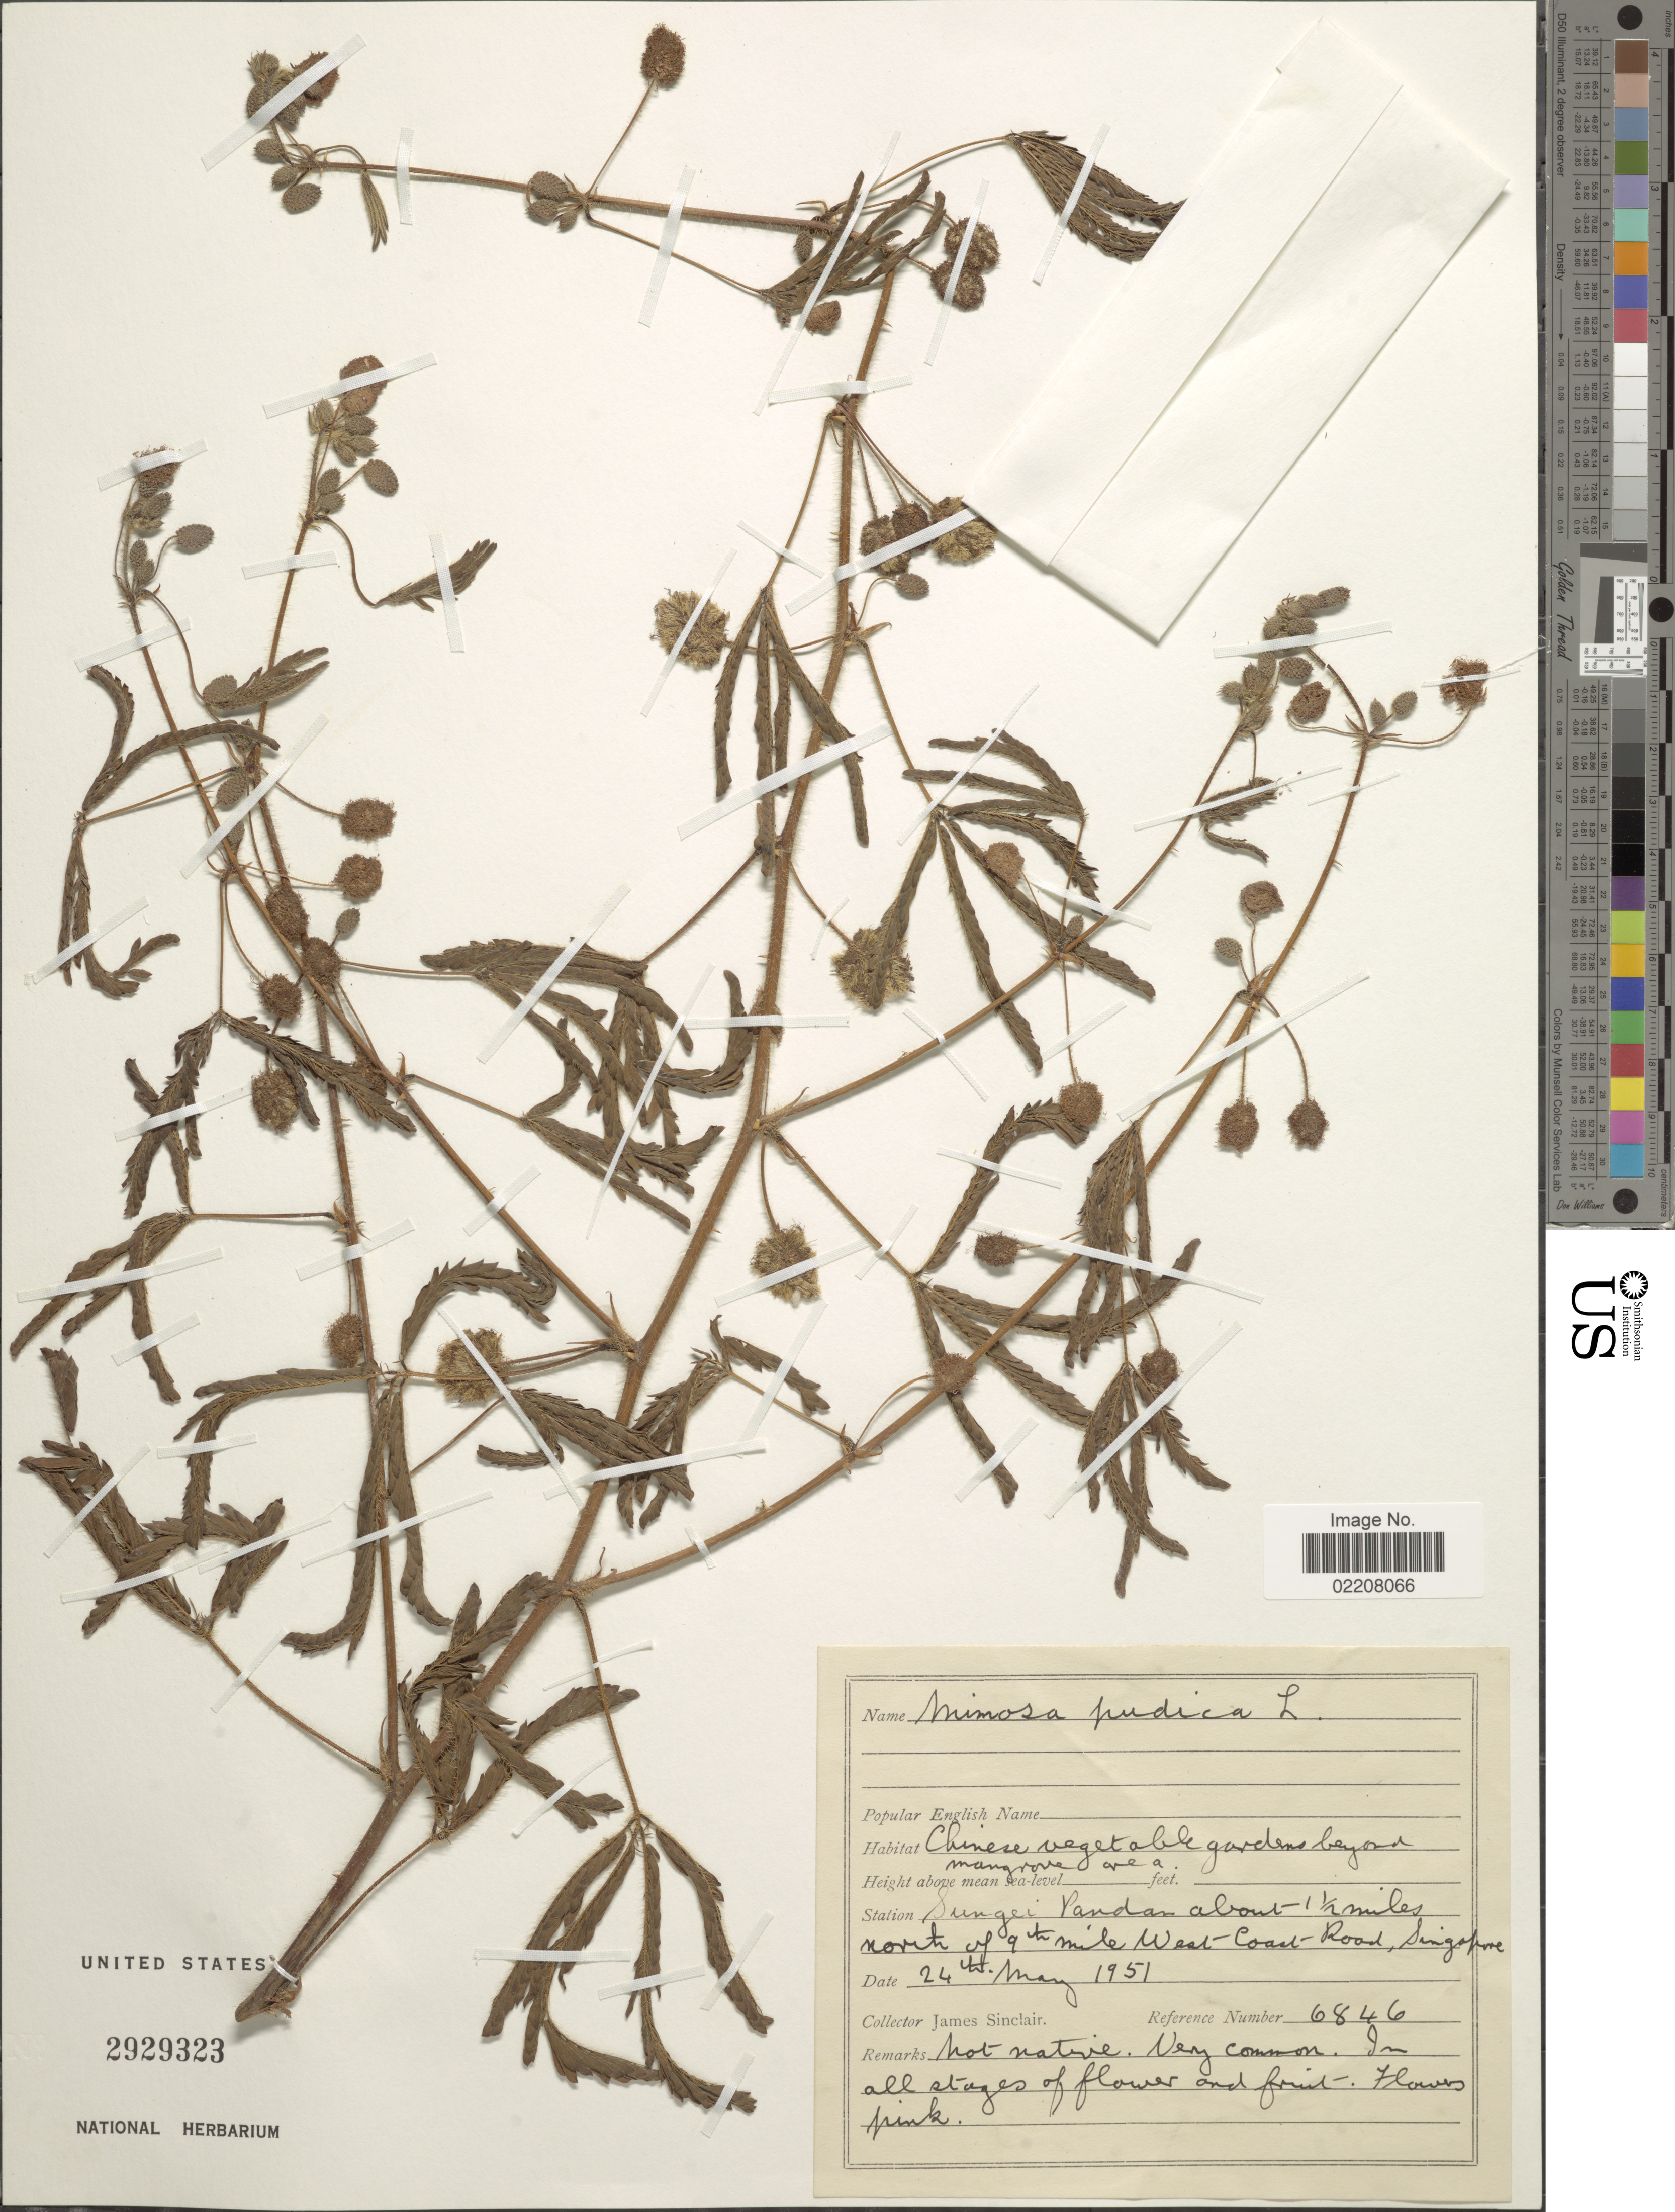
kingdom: Plantae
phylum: Tracheophyta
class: Magnoliopsida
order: Fabales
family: Fabaceae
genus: Mimosa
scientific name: Mimosa pudica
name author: L.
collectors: J. Sinclair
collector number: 6846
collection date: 1951-05-24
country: Singapore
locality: Sungei Pandan about 1 1/2 miles north of 9th mile West-Coast Road.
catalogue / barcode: US 2929323